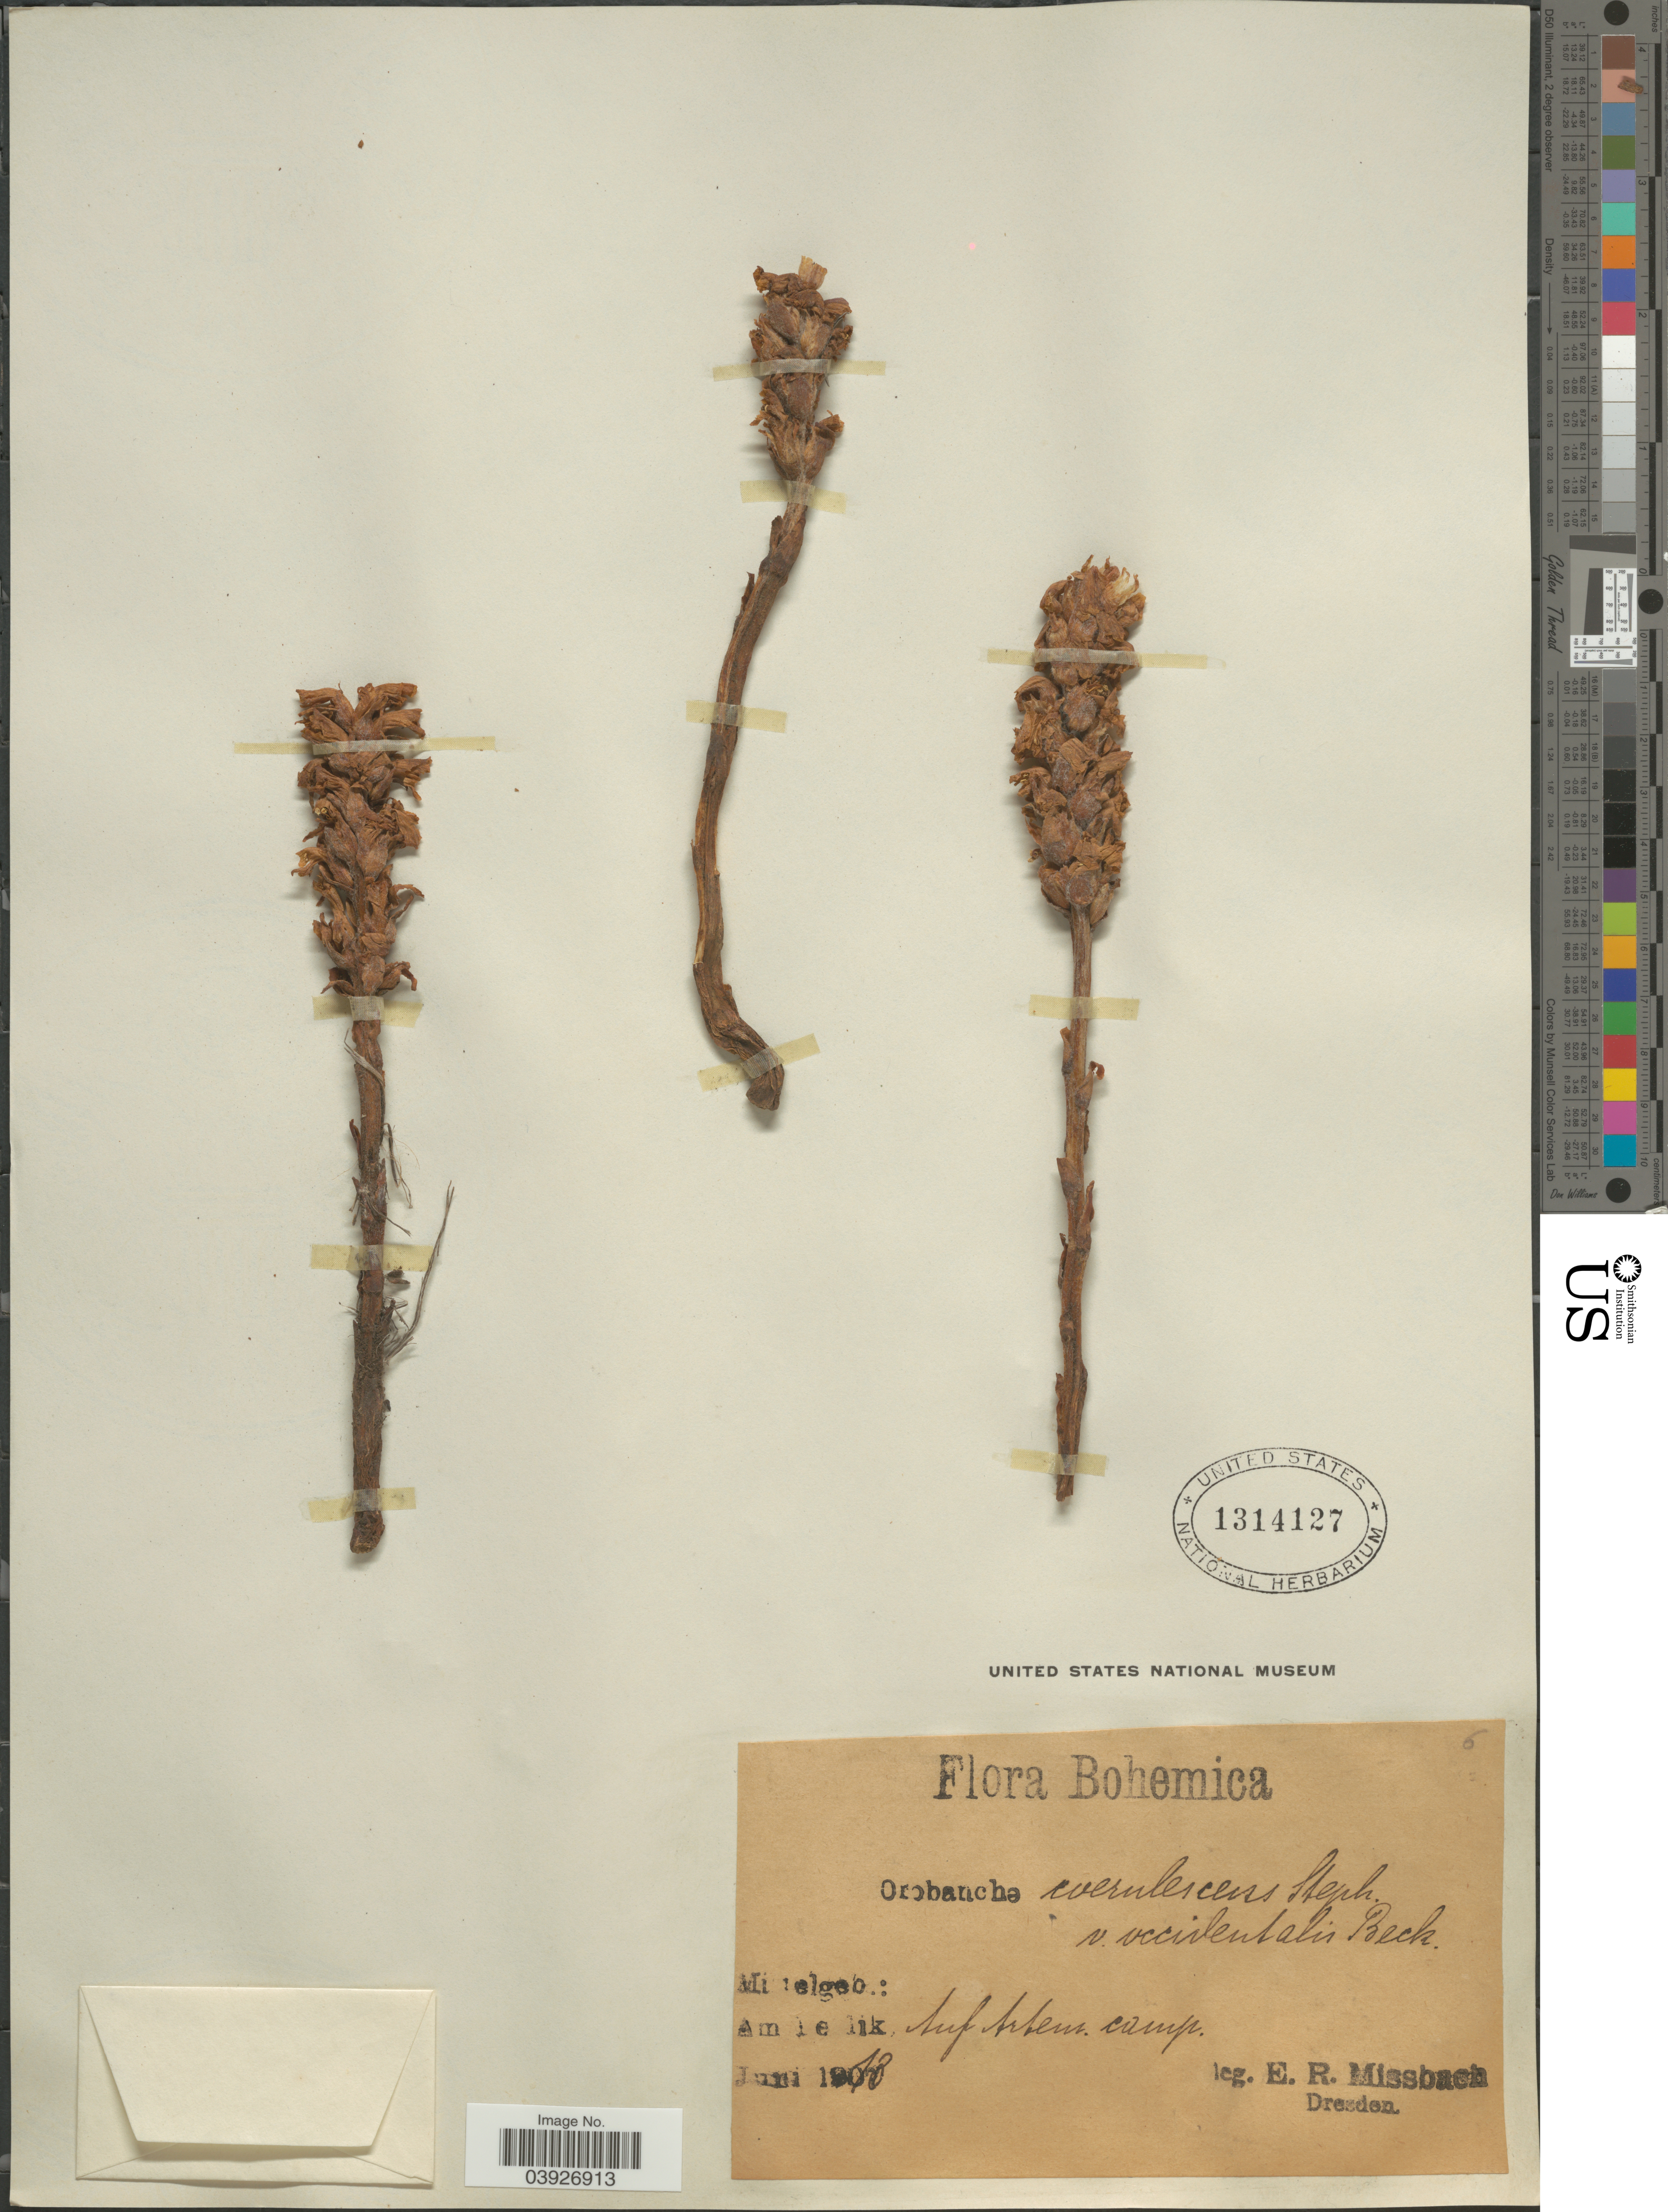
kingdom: Plantae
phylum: Tracheophyta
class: Magnoliopsida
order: Lamiales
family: Orobanchaceae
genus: Orobanche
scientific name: Orobanche caerulescens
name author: K. Koch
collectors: E. Missbach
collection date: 1918-06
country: Czechia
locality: Bohemica. Mittelgeb. Am Deblik. Auf Artem. camp.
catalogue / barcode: US 1314127